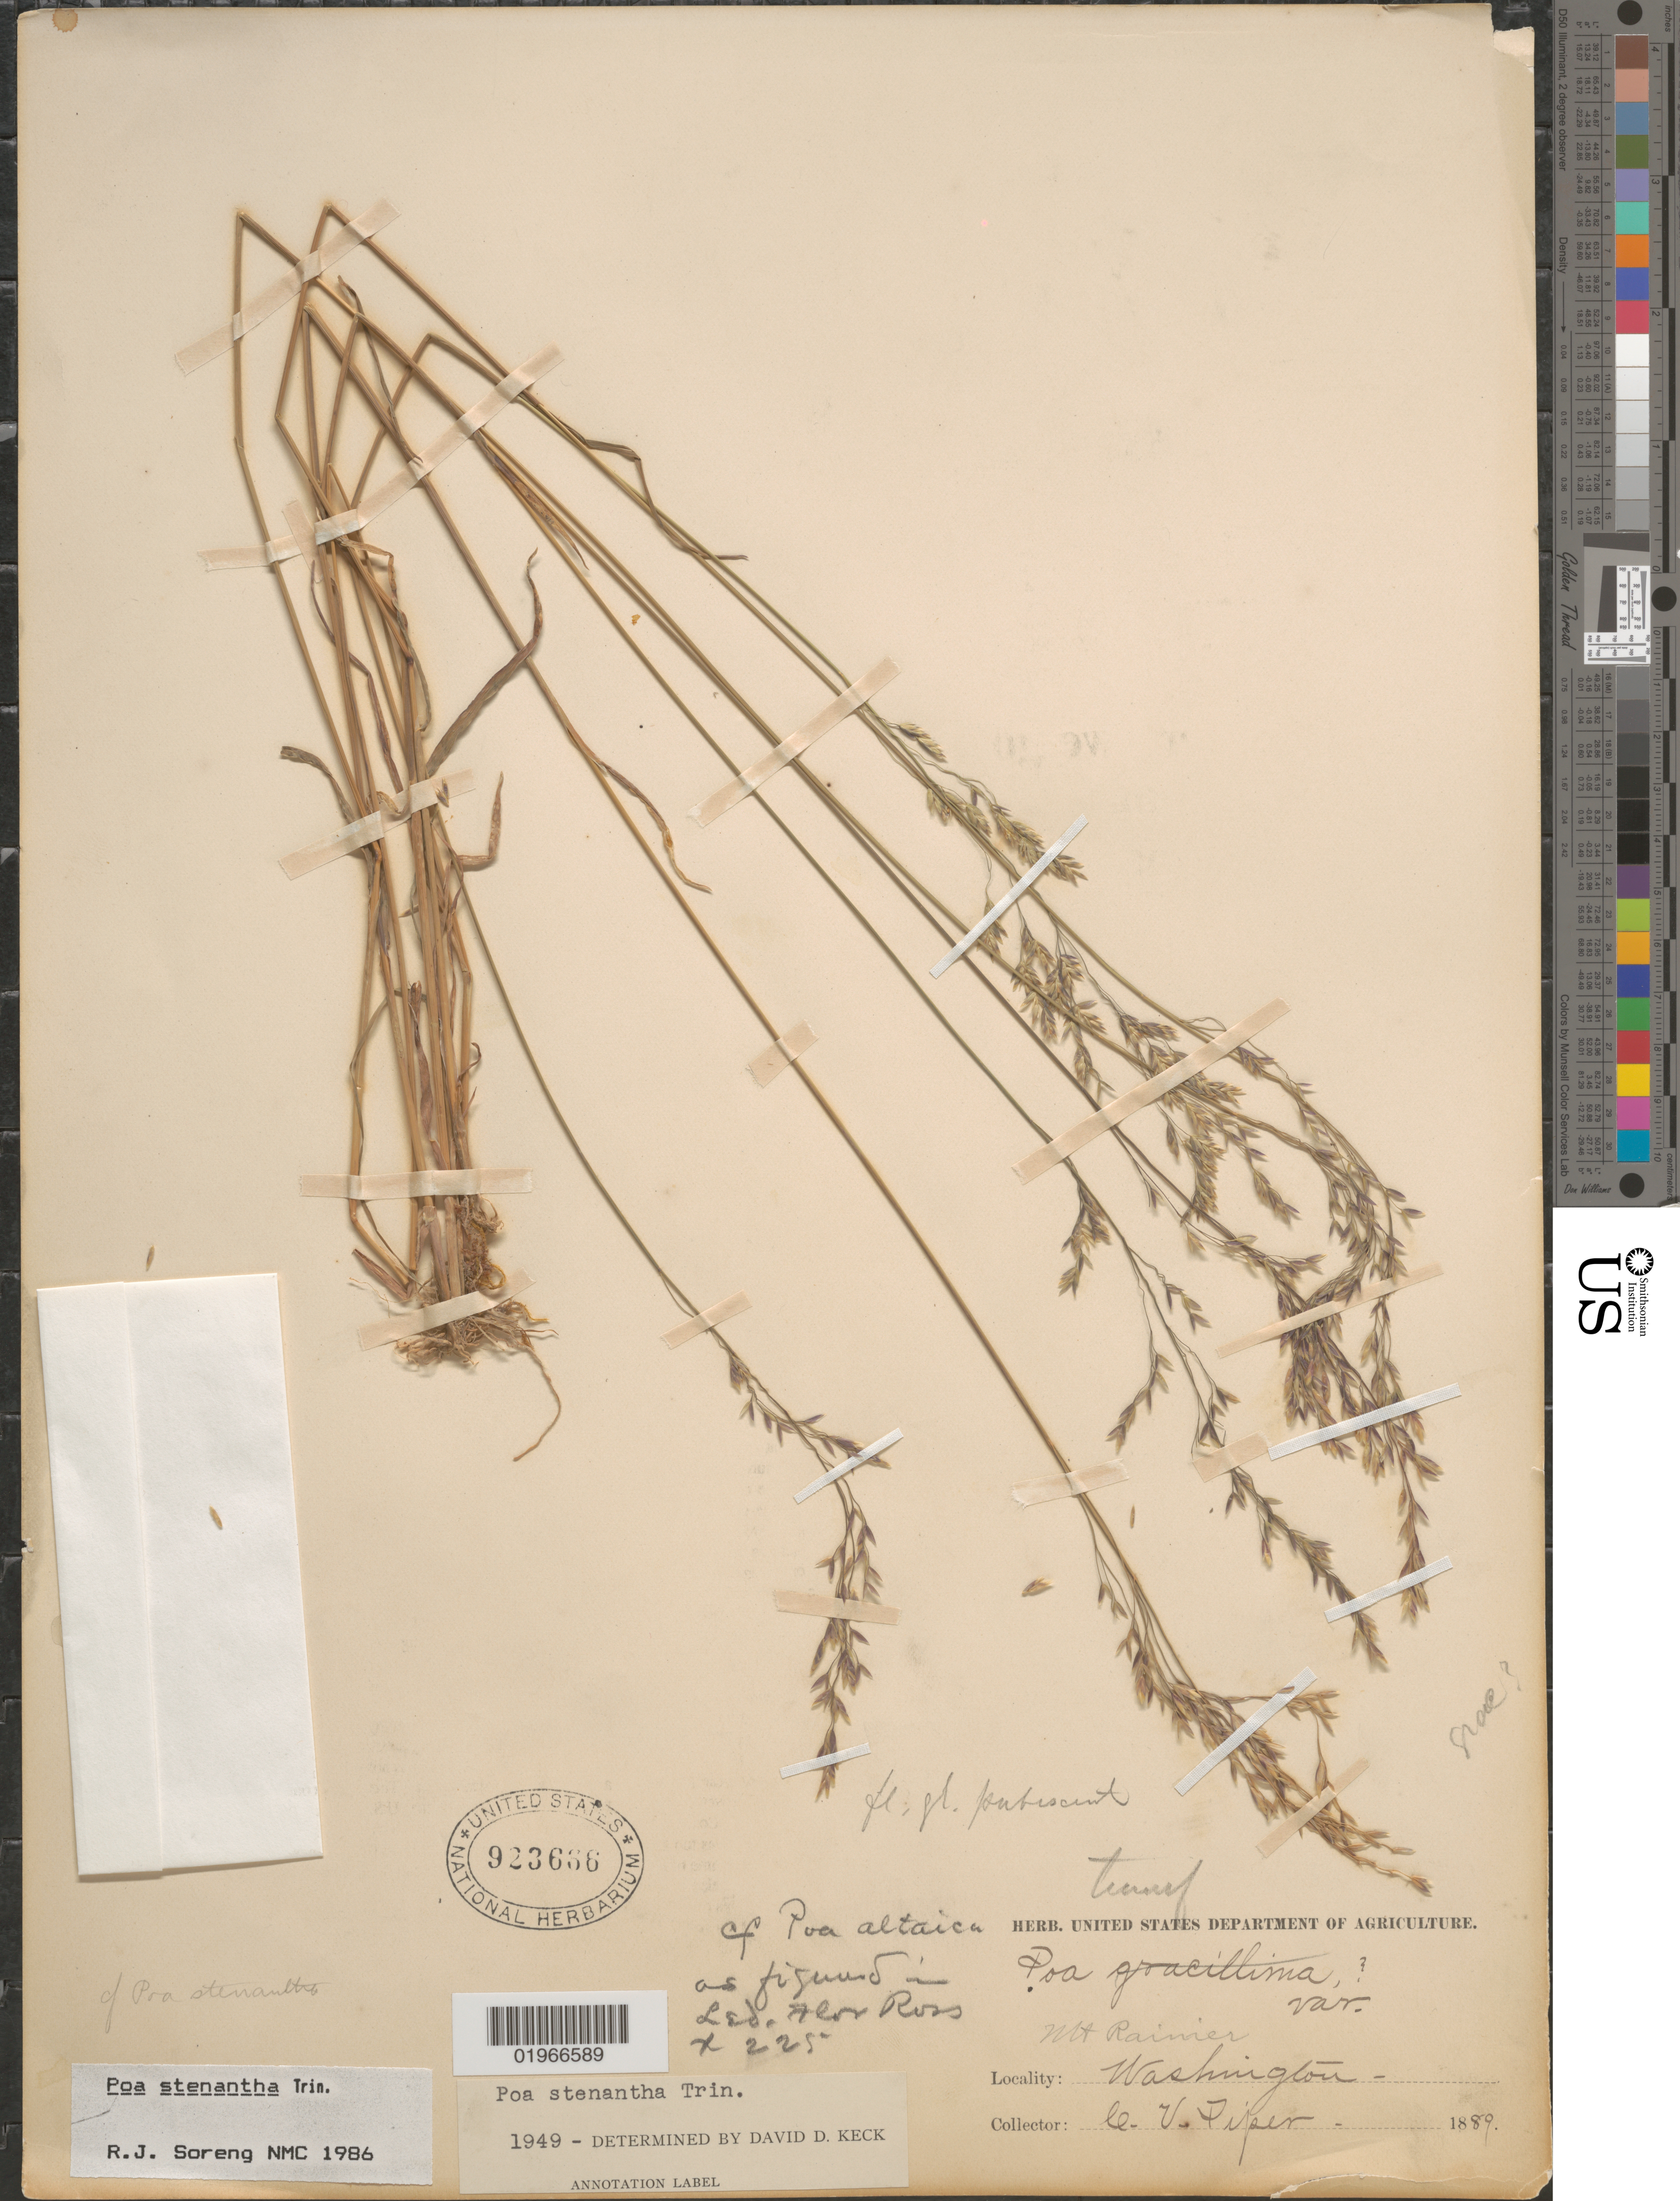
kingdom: Plantae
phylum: Tracheophyta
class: Liliopsida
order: Poales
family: Poaceae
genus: Poa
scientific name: Poa stenantha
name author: Trin.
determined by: Soreng, Robert J., Research Associate (BOT), Smithsonian Institution - National Museum of Natural History (UNITED STATES)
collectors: C. V. Piper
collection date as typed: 1889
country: United States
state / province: Washington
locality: Mt. Rainier.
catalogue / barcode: US 923666